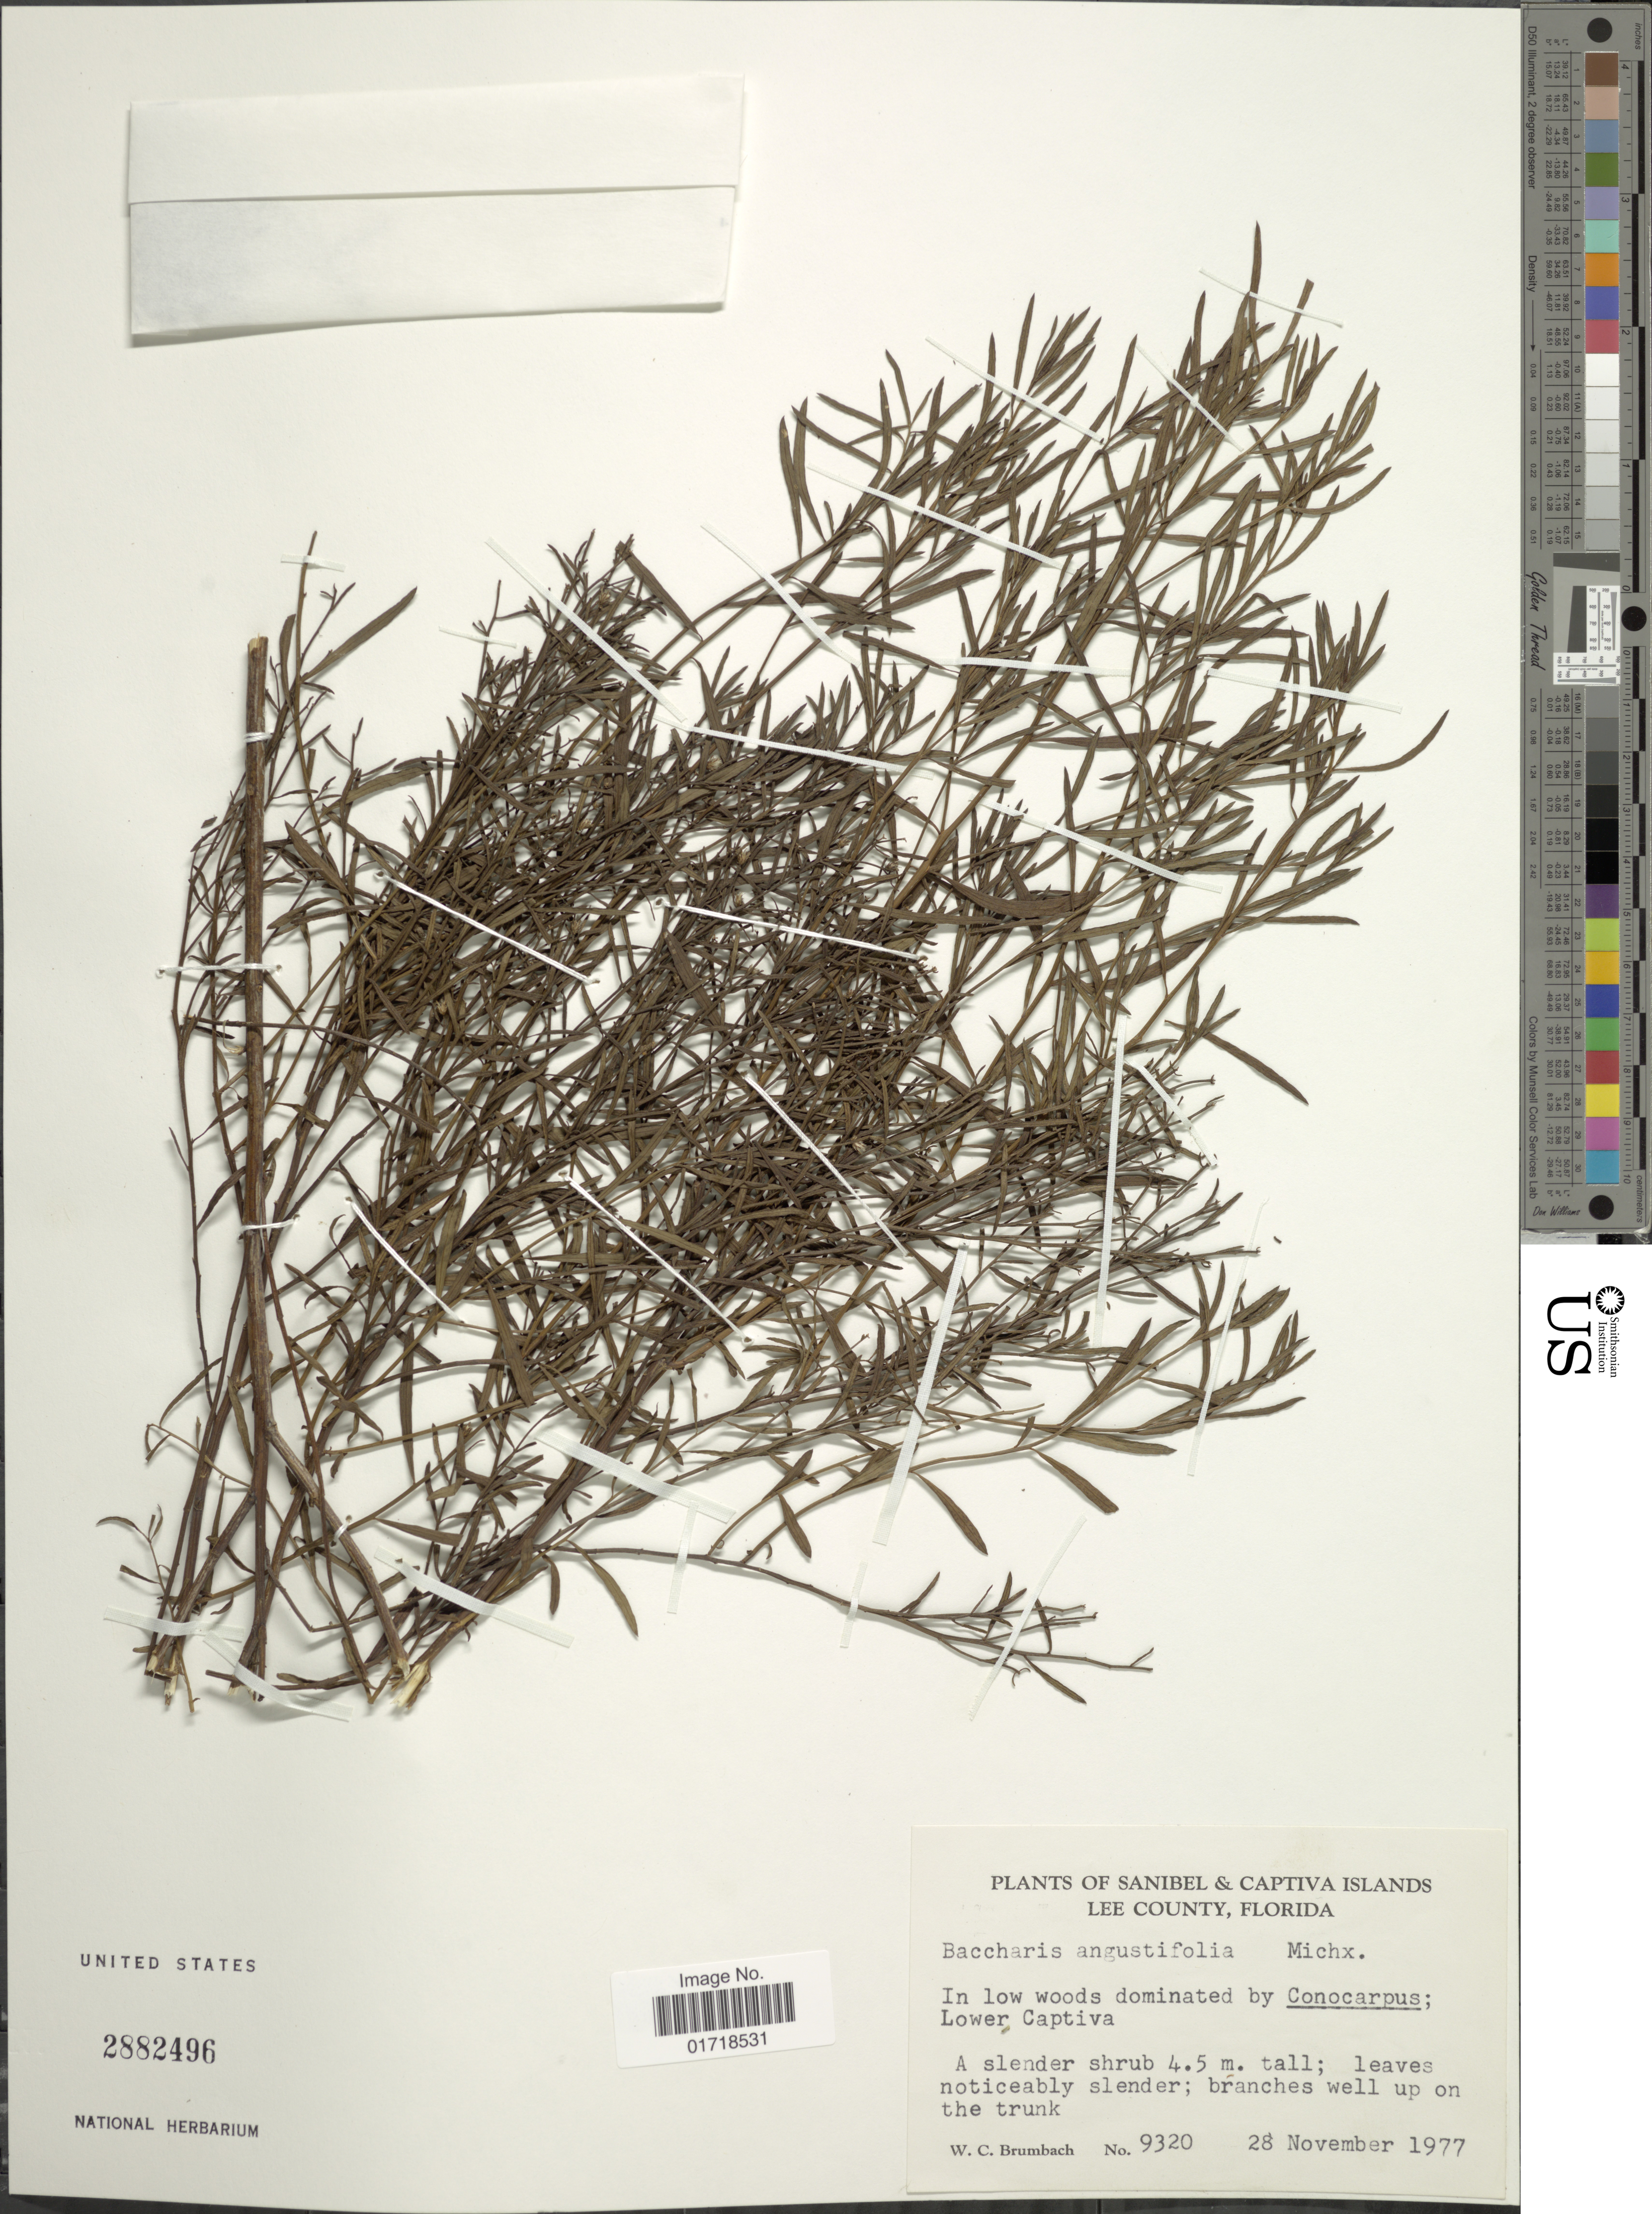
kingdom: Plantae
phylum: Tracheophyta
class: Magnoliopsida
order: Asterales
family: Asteraceae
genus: Baccharis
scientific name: Baccharis angustifolia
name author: Michx.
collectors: W. C. Brumbach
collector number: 9320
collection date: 1977-11-28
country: United States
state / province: Florida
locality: Sanibel & Captiva Island Lee County, In low woods, Lower Capitiva.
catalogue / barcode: US 2882496